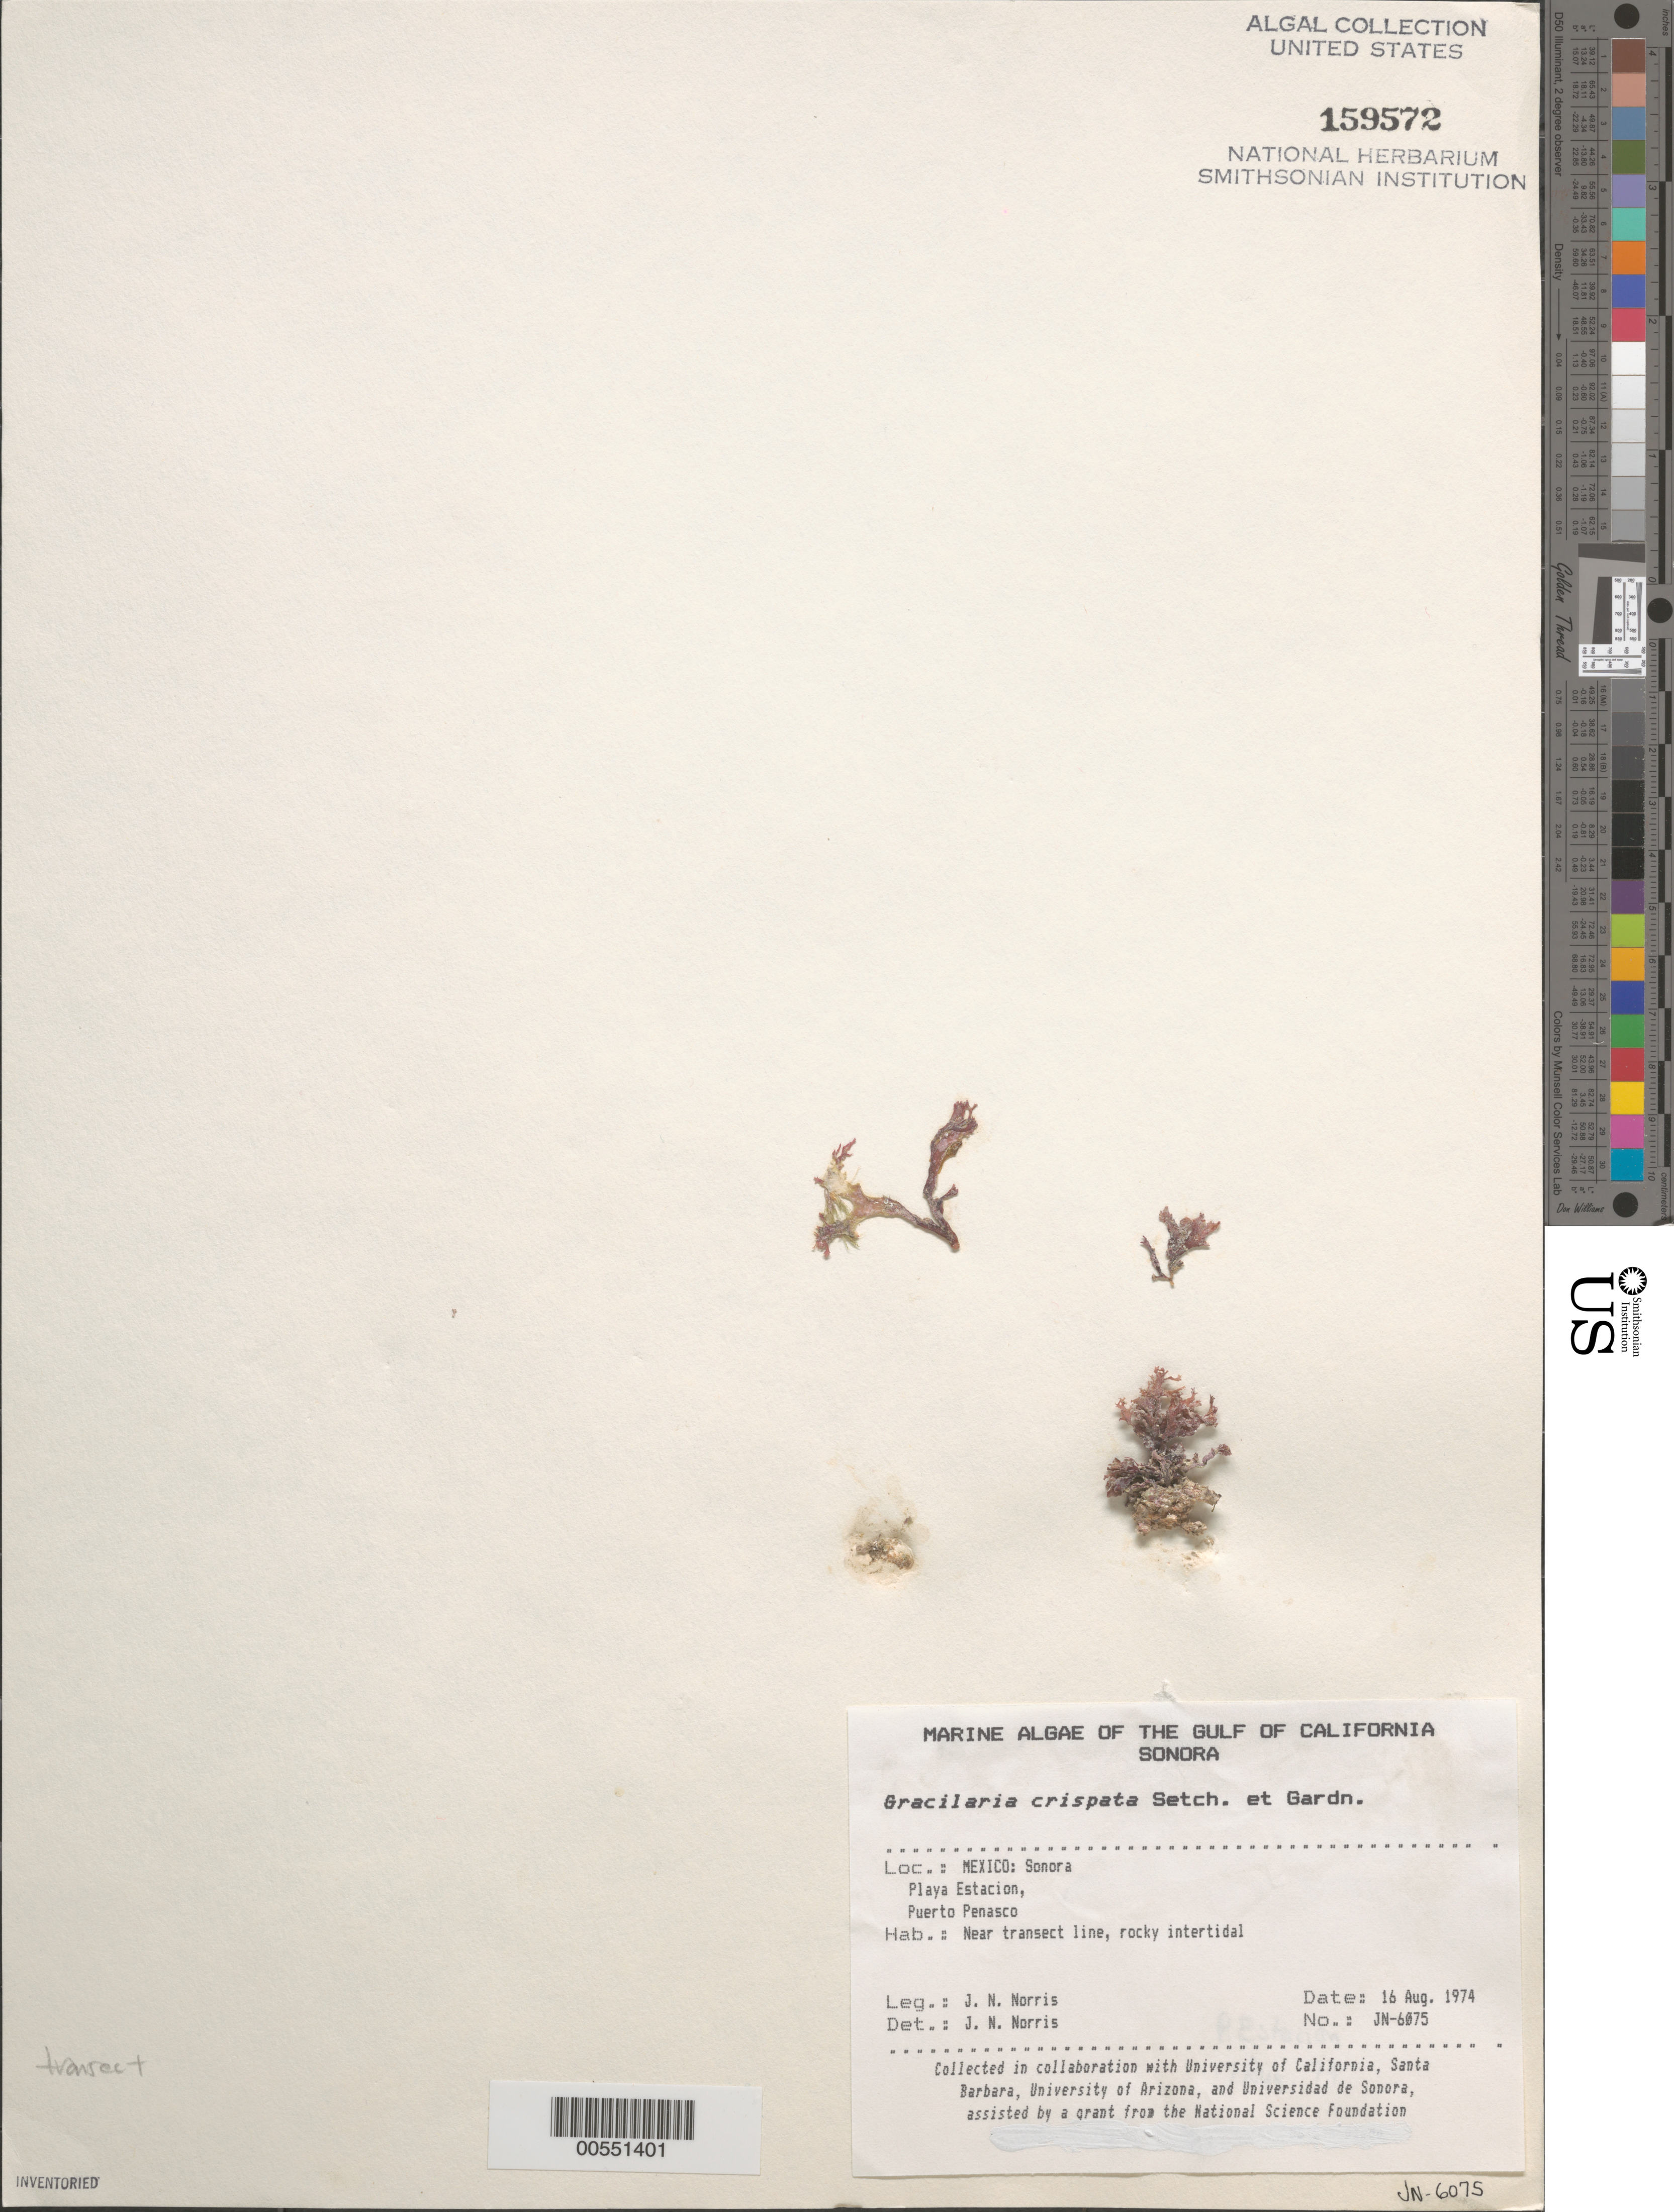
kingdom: Plantae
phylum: Rhodophyta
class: Florideophyceae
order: Gracilariales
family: Gracilariaceae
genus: Gracilaria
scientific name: Gracilaria crispata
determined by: Norris, James N.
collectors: J. N. Norris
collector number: JN-6075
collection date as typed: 16 Aug 1974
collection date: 1974-08-16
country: Mexico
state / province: Sonora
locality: Playa Estacion, Puerto Penasco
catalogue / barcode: US 159572